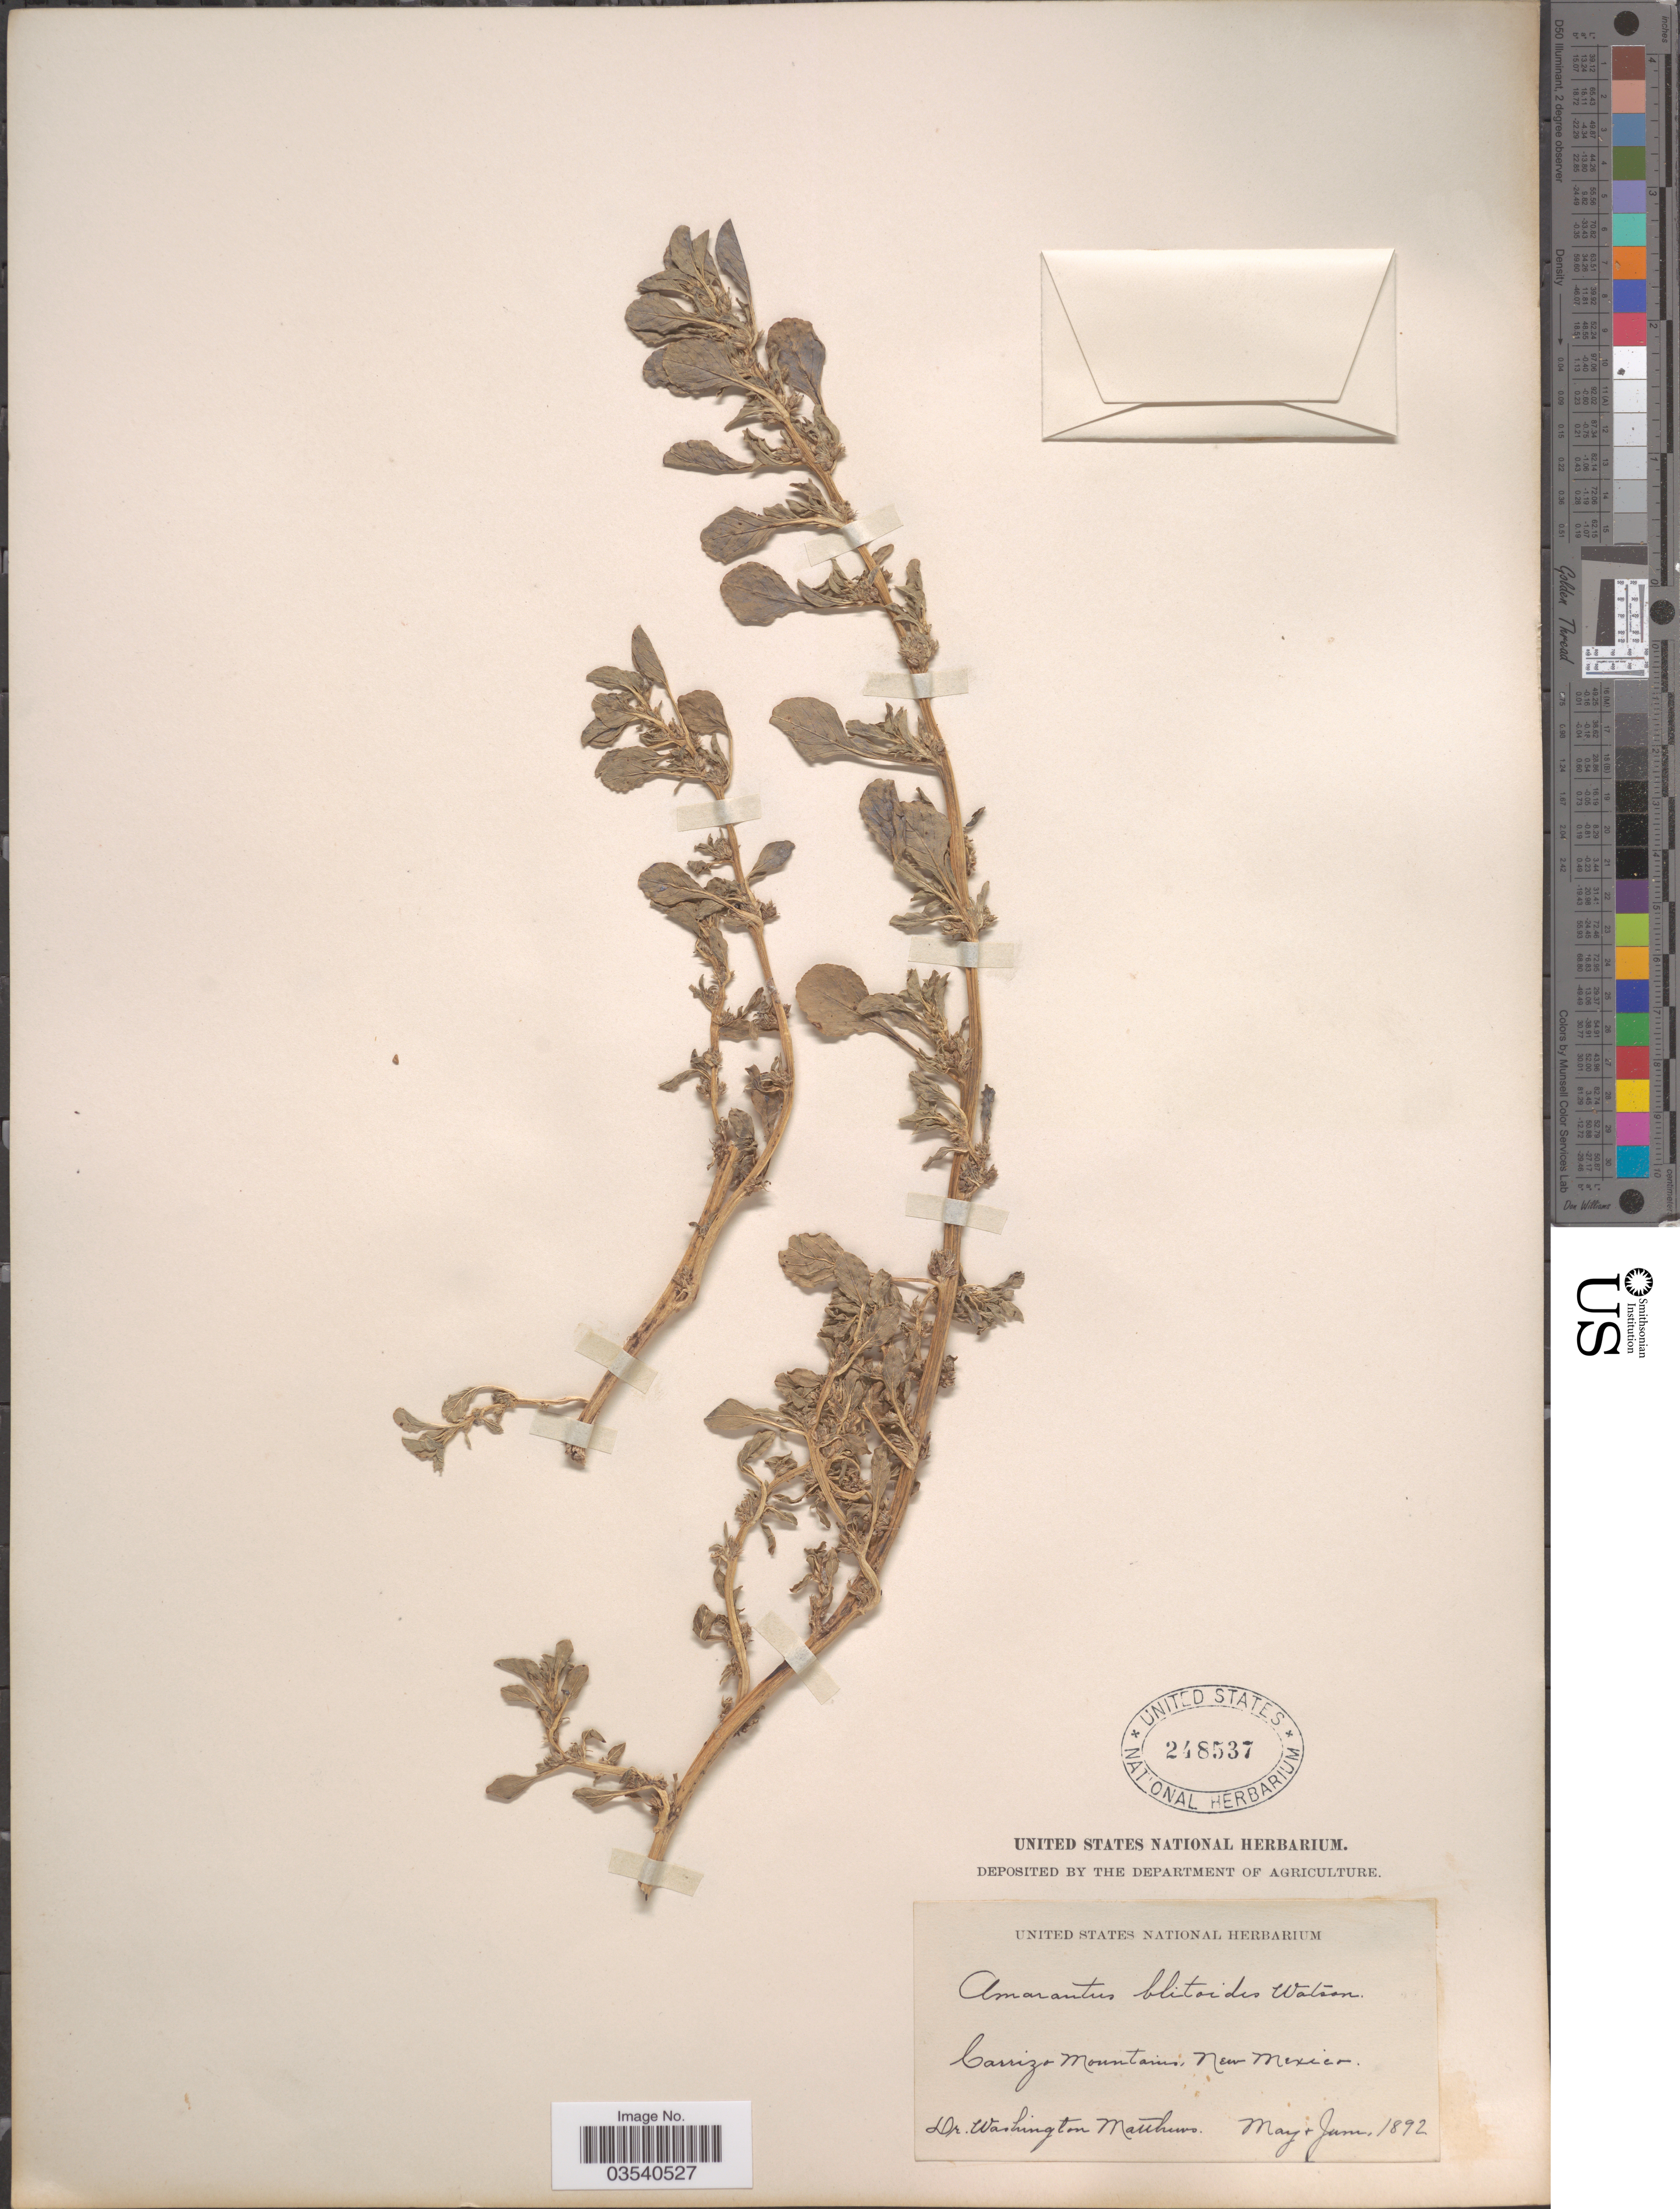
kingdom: Plantae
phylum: Tracheophyta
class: Magnoliopsida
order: Caryophyllales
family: Amaranthaceae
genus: Amaranthus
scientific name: Amaranthus graecizans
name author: L.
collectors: W. Matthews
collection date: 1892-05/1892-06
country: United States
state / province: New Mexico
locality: Carrizo Mountains.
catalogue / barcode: US 248537